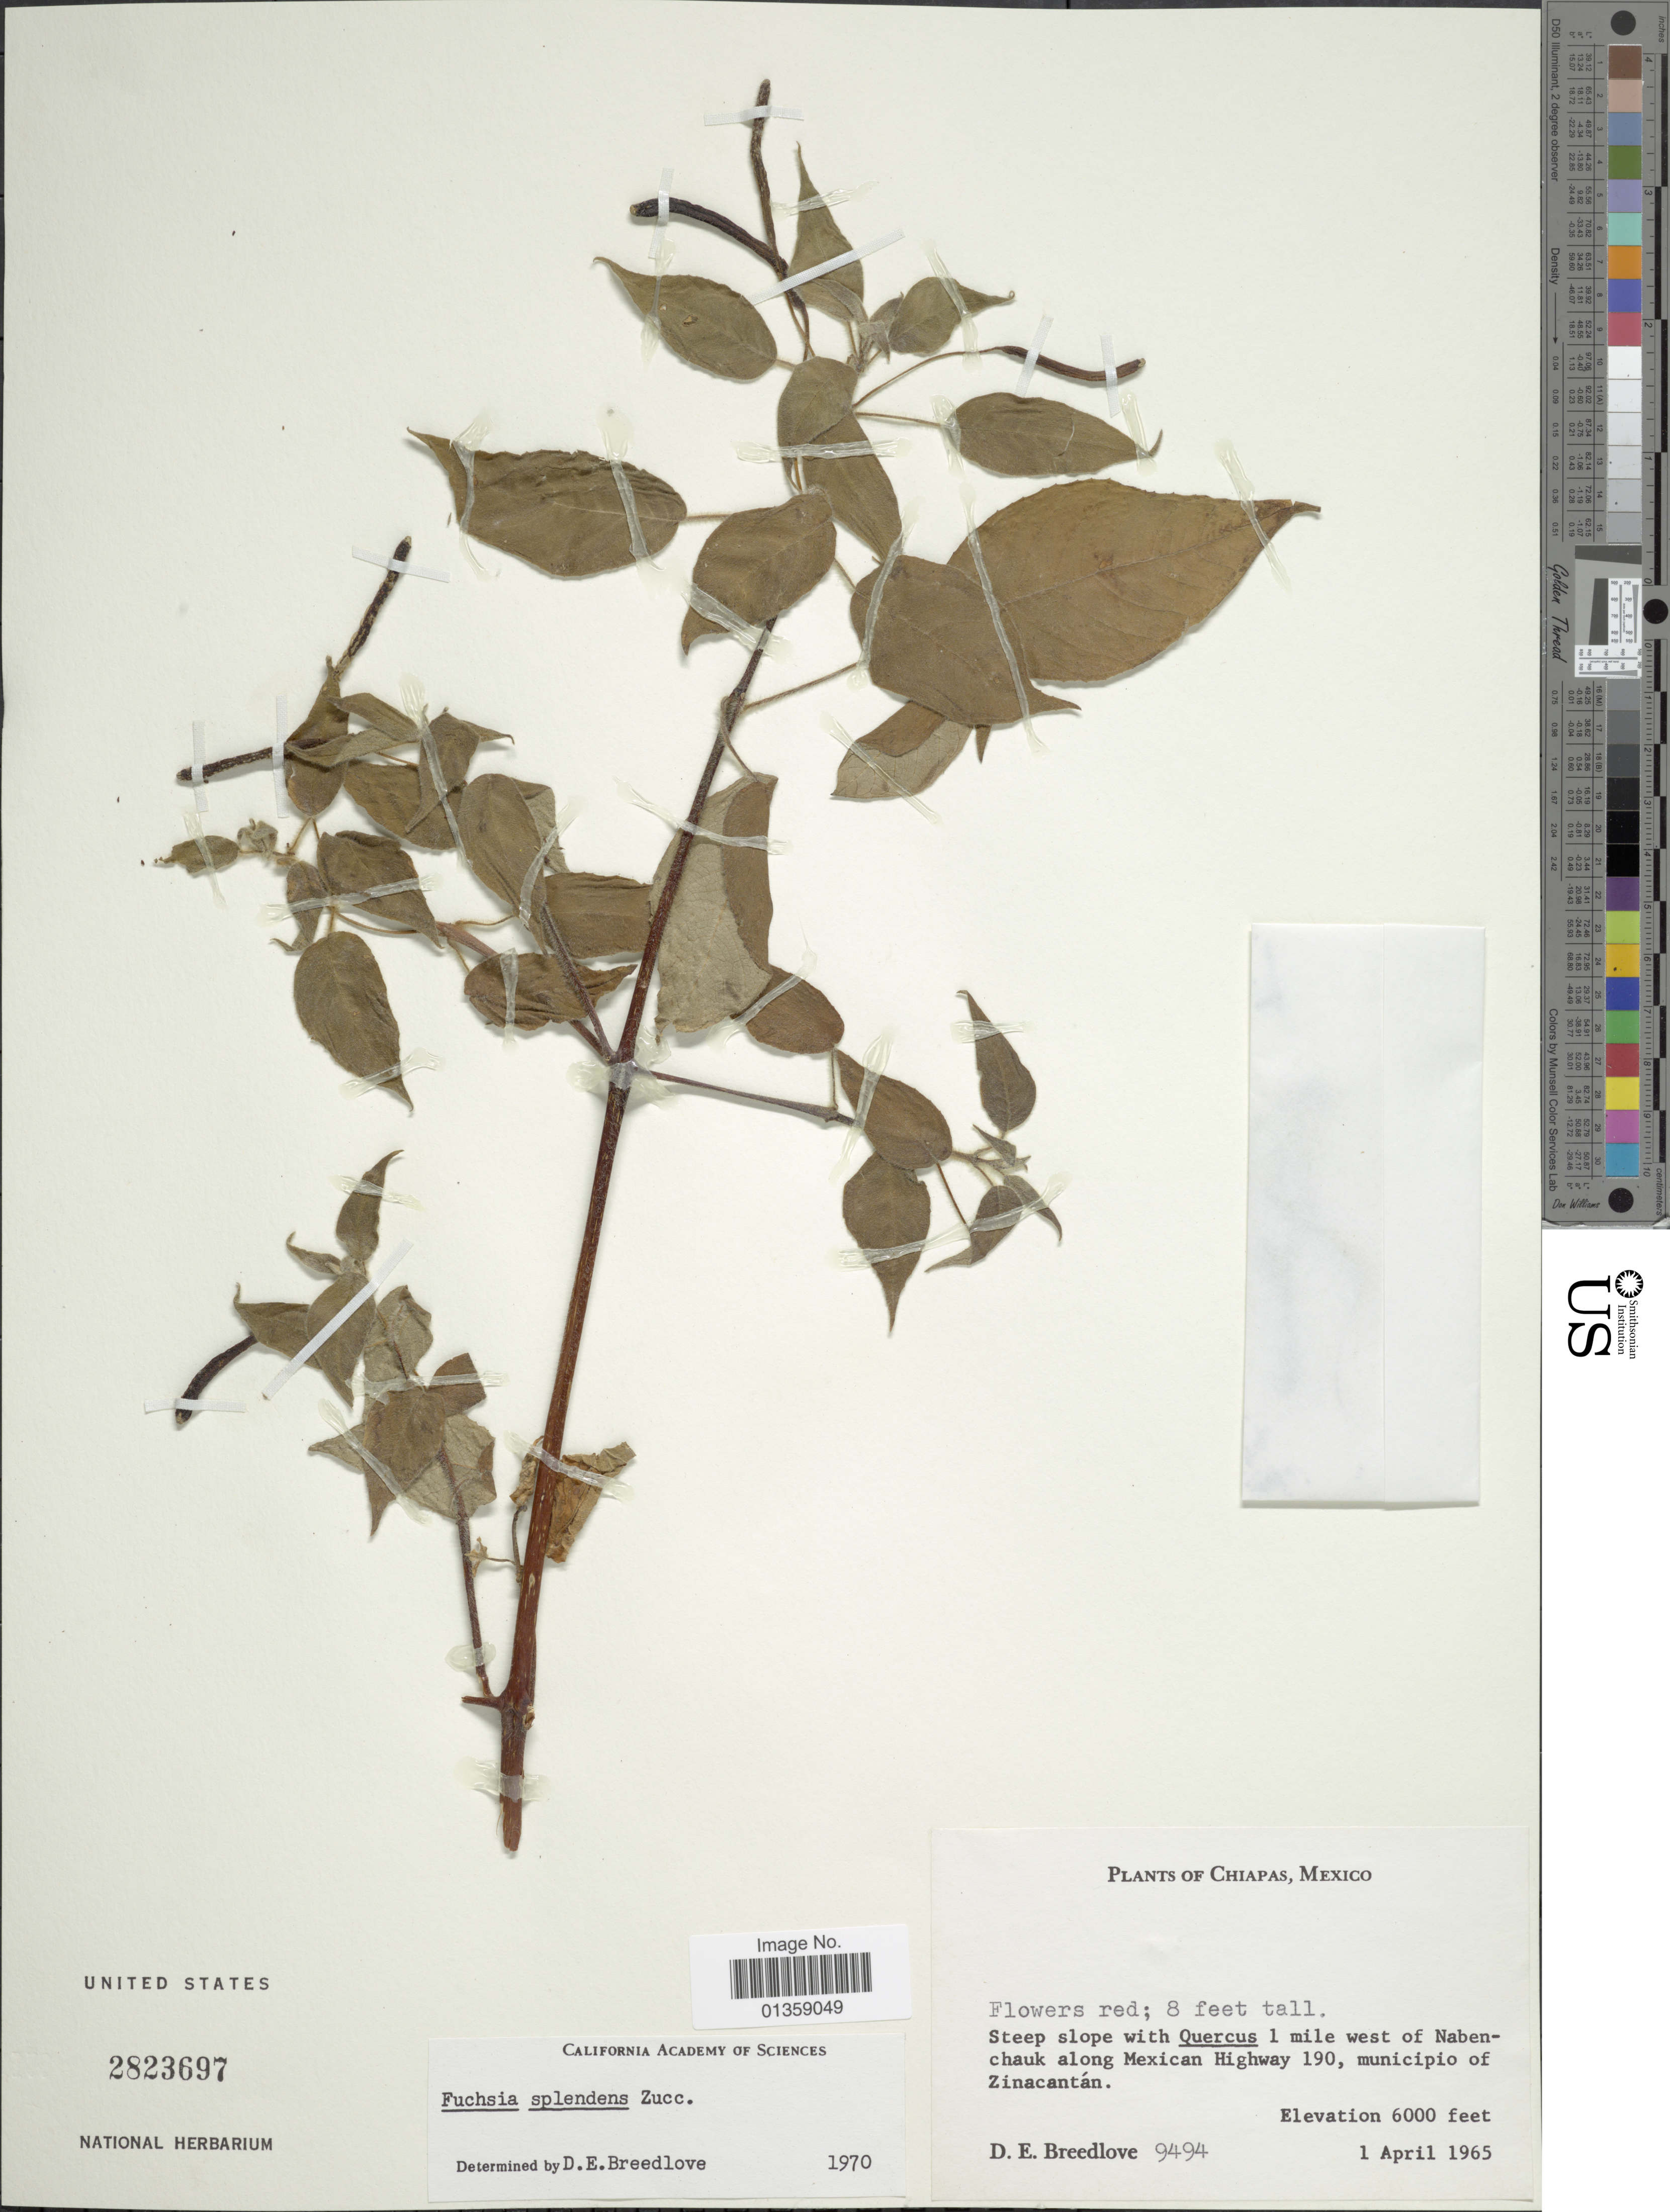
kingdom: Plantae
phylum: Tracheophyta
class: Magnoliopsida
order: Myrtales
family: Onagraceae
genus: Fuchsia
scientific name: Fuchsia splendens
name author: Zucc.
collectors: D. E. Breedlove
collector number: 9494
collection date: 1965-04-01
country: Mexico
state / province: Chiapas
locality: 1 mile west of Nabenchauk along Mexican Highway 190, municipio of Zinacantán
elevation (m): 1829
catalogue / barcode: US 2823697